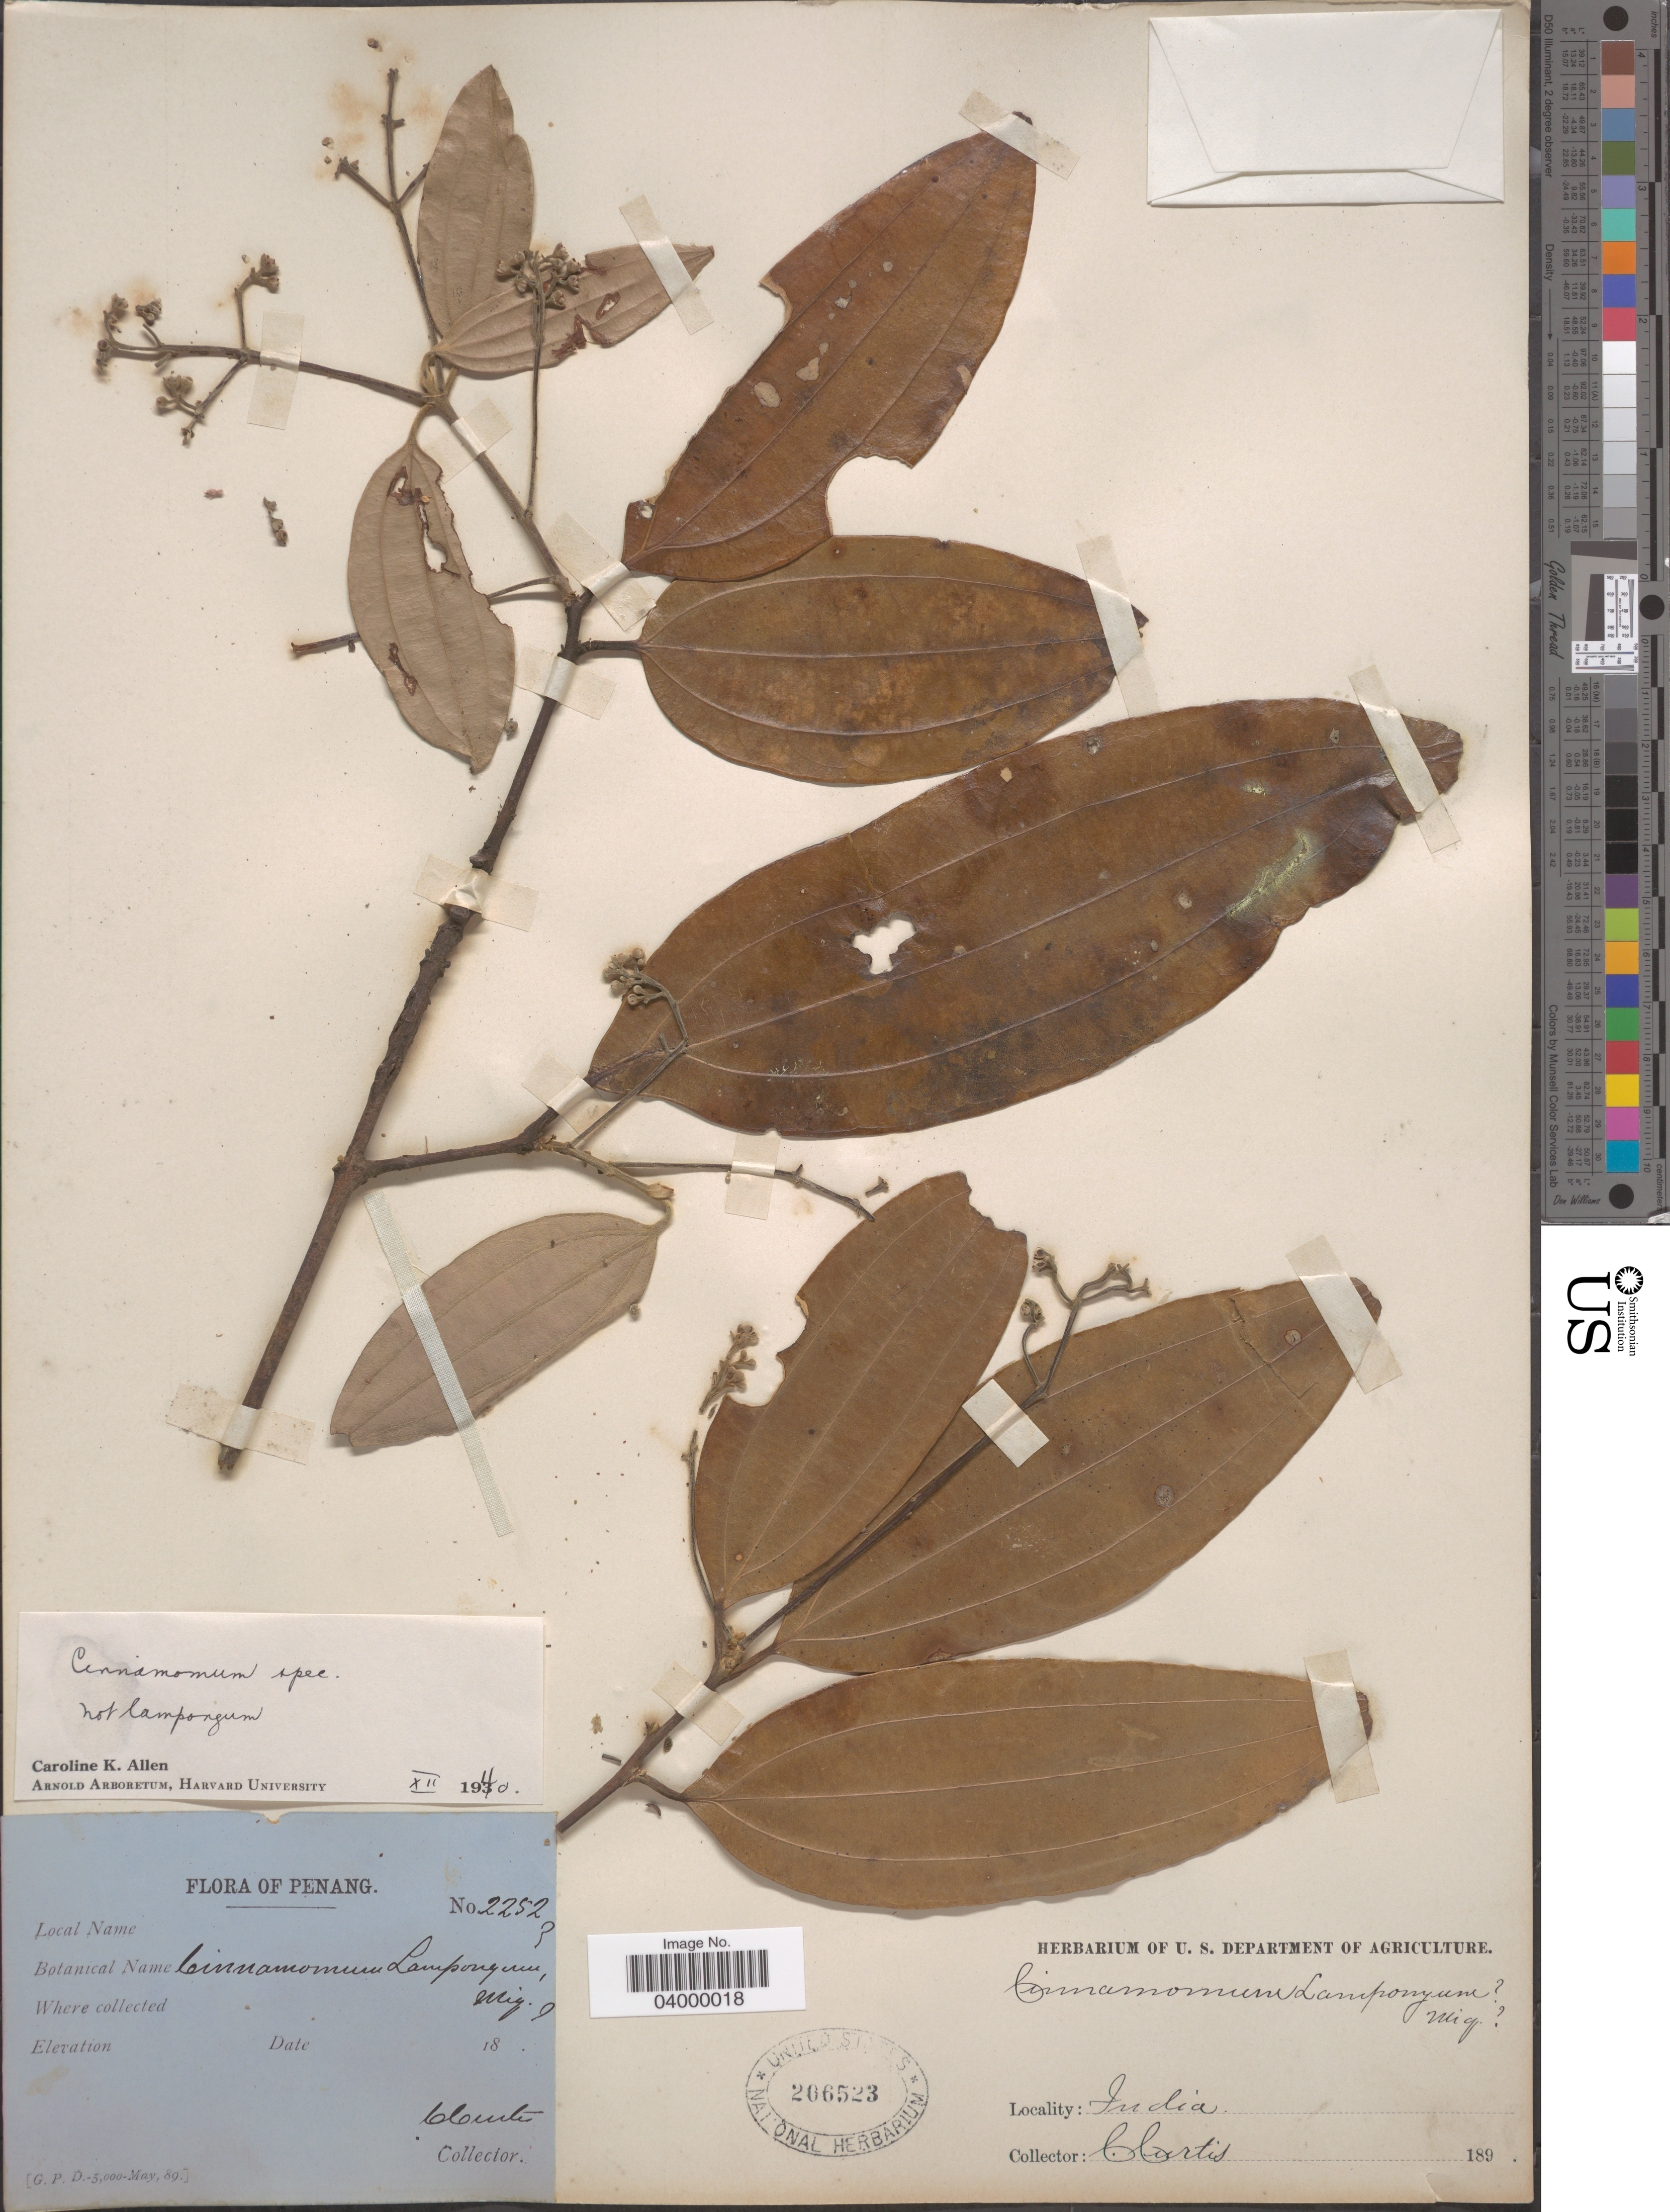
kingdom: Plantae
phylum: Tracheophyta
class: Magnoliopsida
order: Laurales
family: Lauraceae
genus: Cinnamomum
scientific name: Cinnamomum sp.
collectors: C. Curtis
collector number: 22523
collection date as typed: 189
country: Malaysia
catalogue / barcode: US 206523